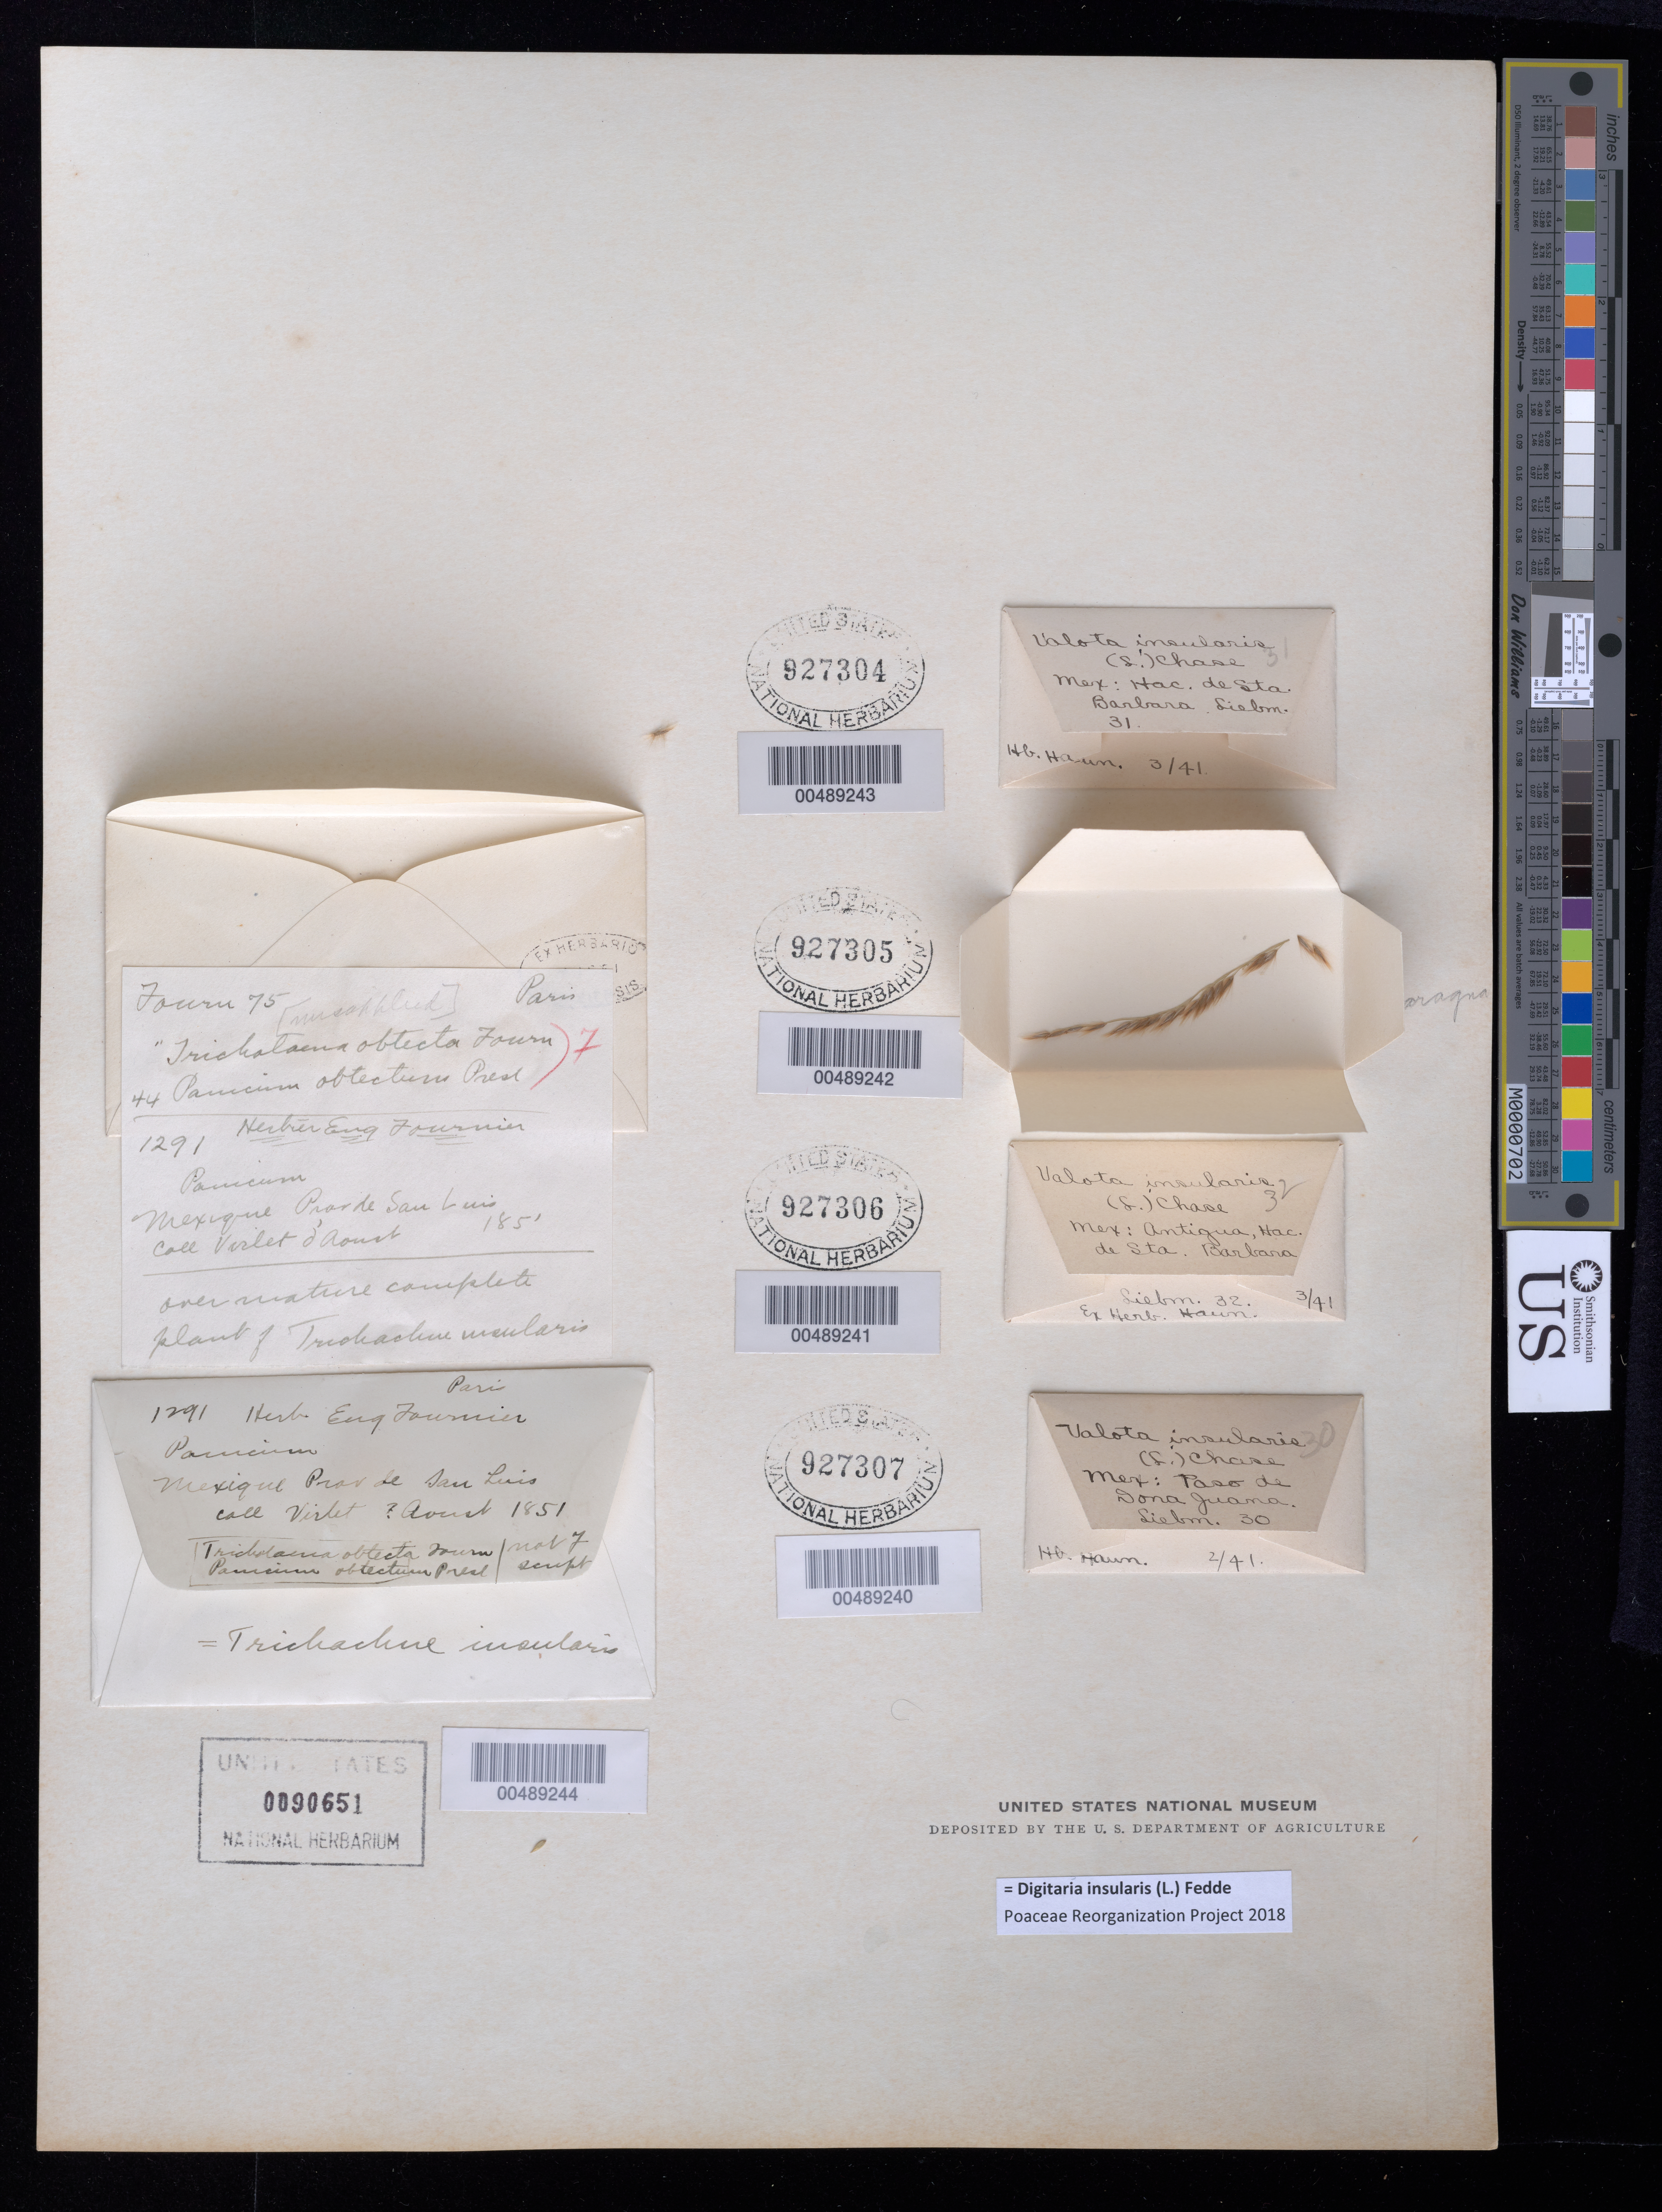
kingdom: Plantae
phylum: Tracheophyta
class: Liliopsida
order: Poales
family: Poaceae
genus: Digitaria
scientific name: Digitaria insularis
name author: (L.) Fedde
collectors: -. Levy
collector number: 153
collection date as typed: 1860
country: Mexico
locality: Environs de Grenade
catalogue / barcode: US 927305